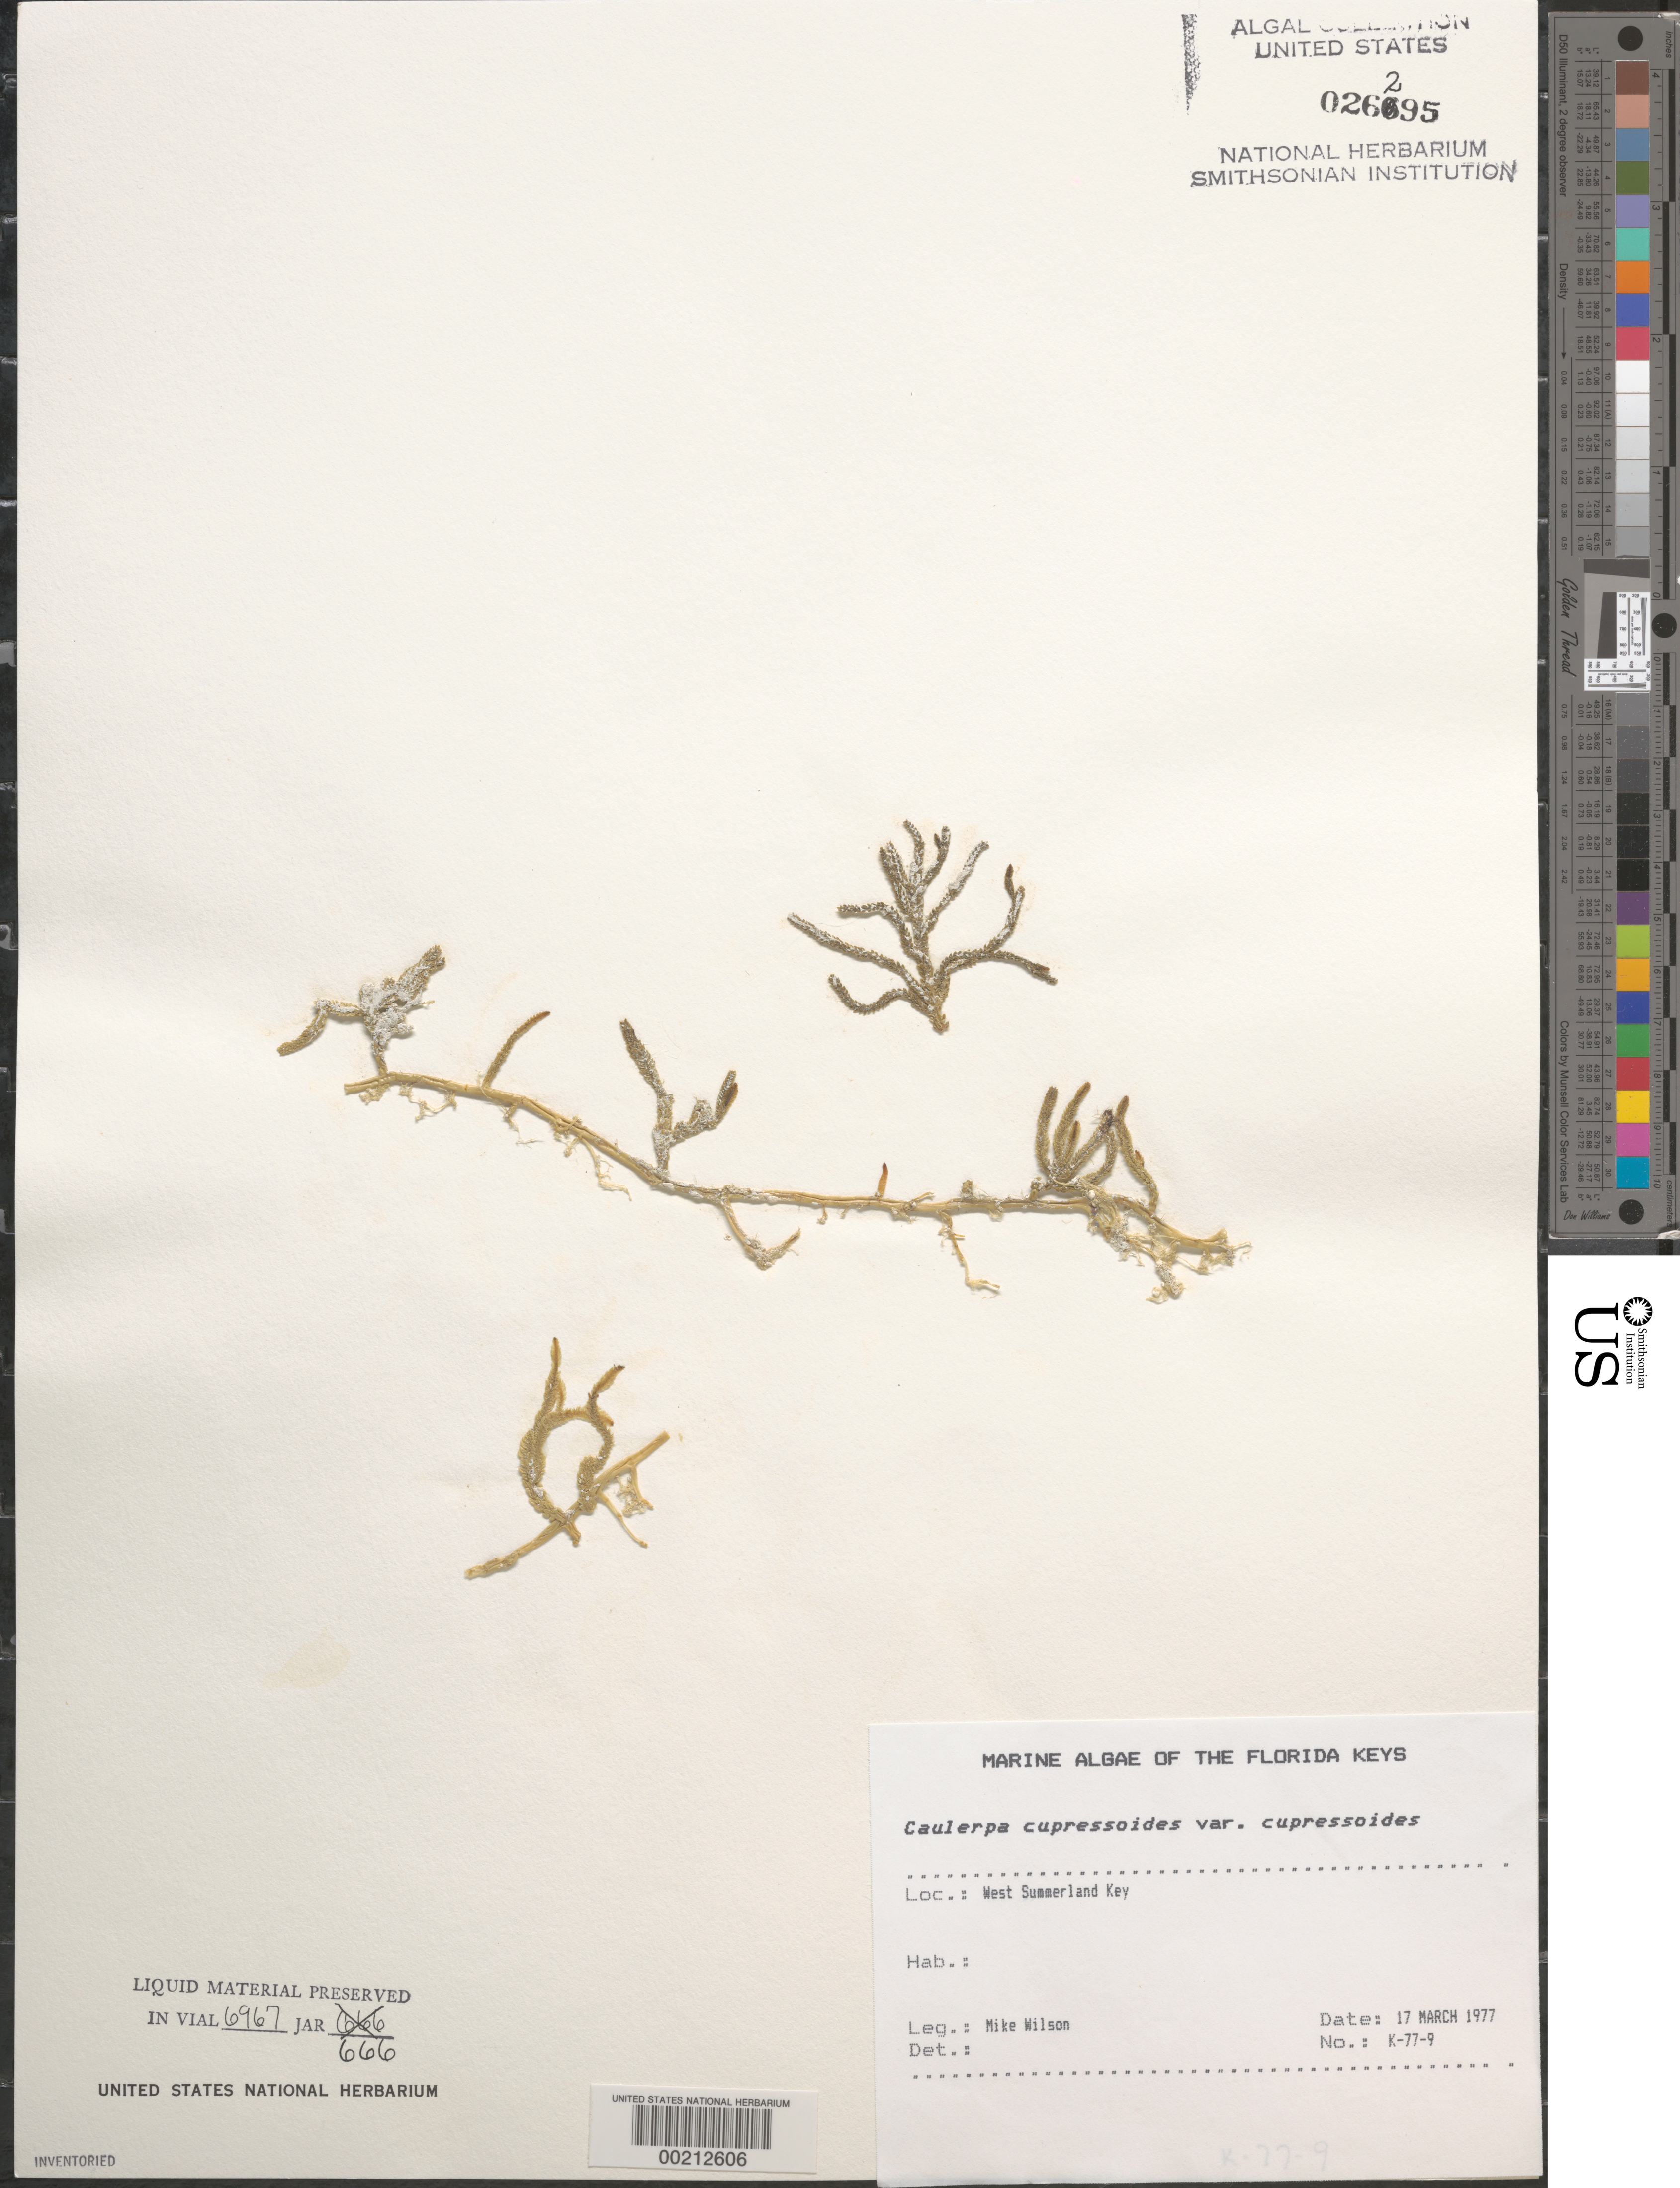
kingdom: Plantae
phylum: Chlorophyta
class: Ulvophyceae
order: Bryopsidales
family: Caulerpaceae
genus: Caulerpa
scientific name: Caulerpa cupressoides var. cupressoides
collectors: M. Wilson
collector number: K-77-9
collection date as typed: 17 Mar 1977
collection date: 1977-03-17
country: United States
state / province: Florida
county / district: Monroe County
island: West Summerland Key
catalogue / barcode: US 26295